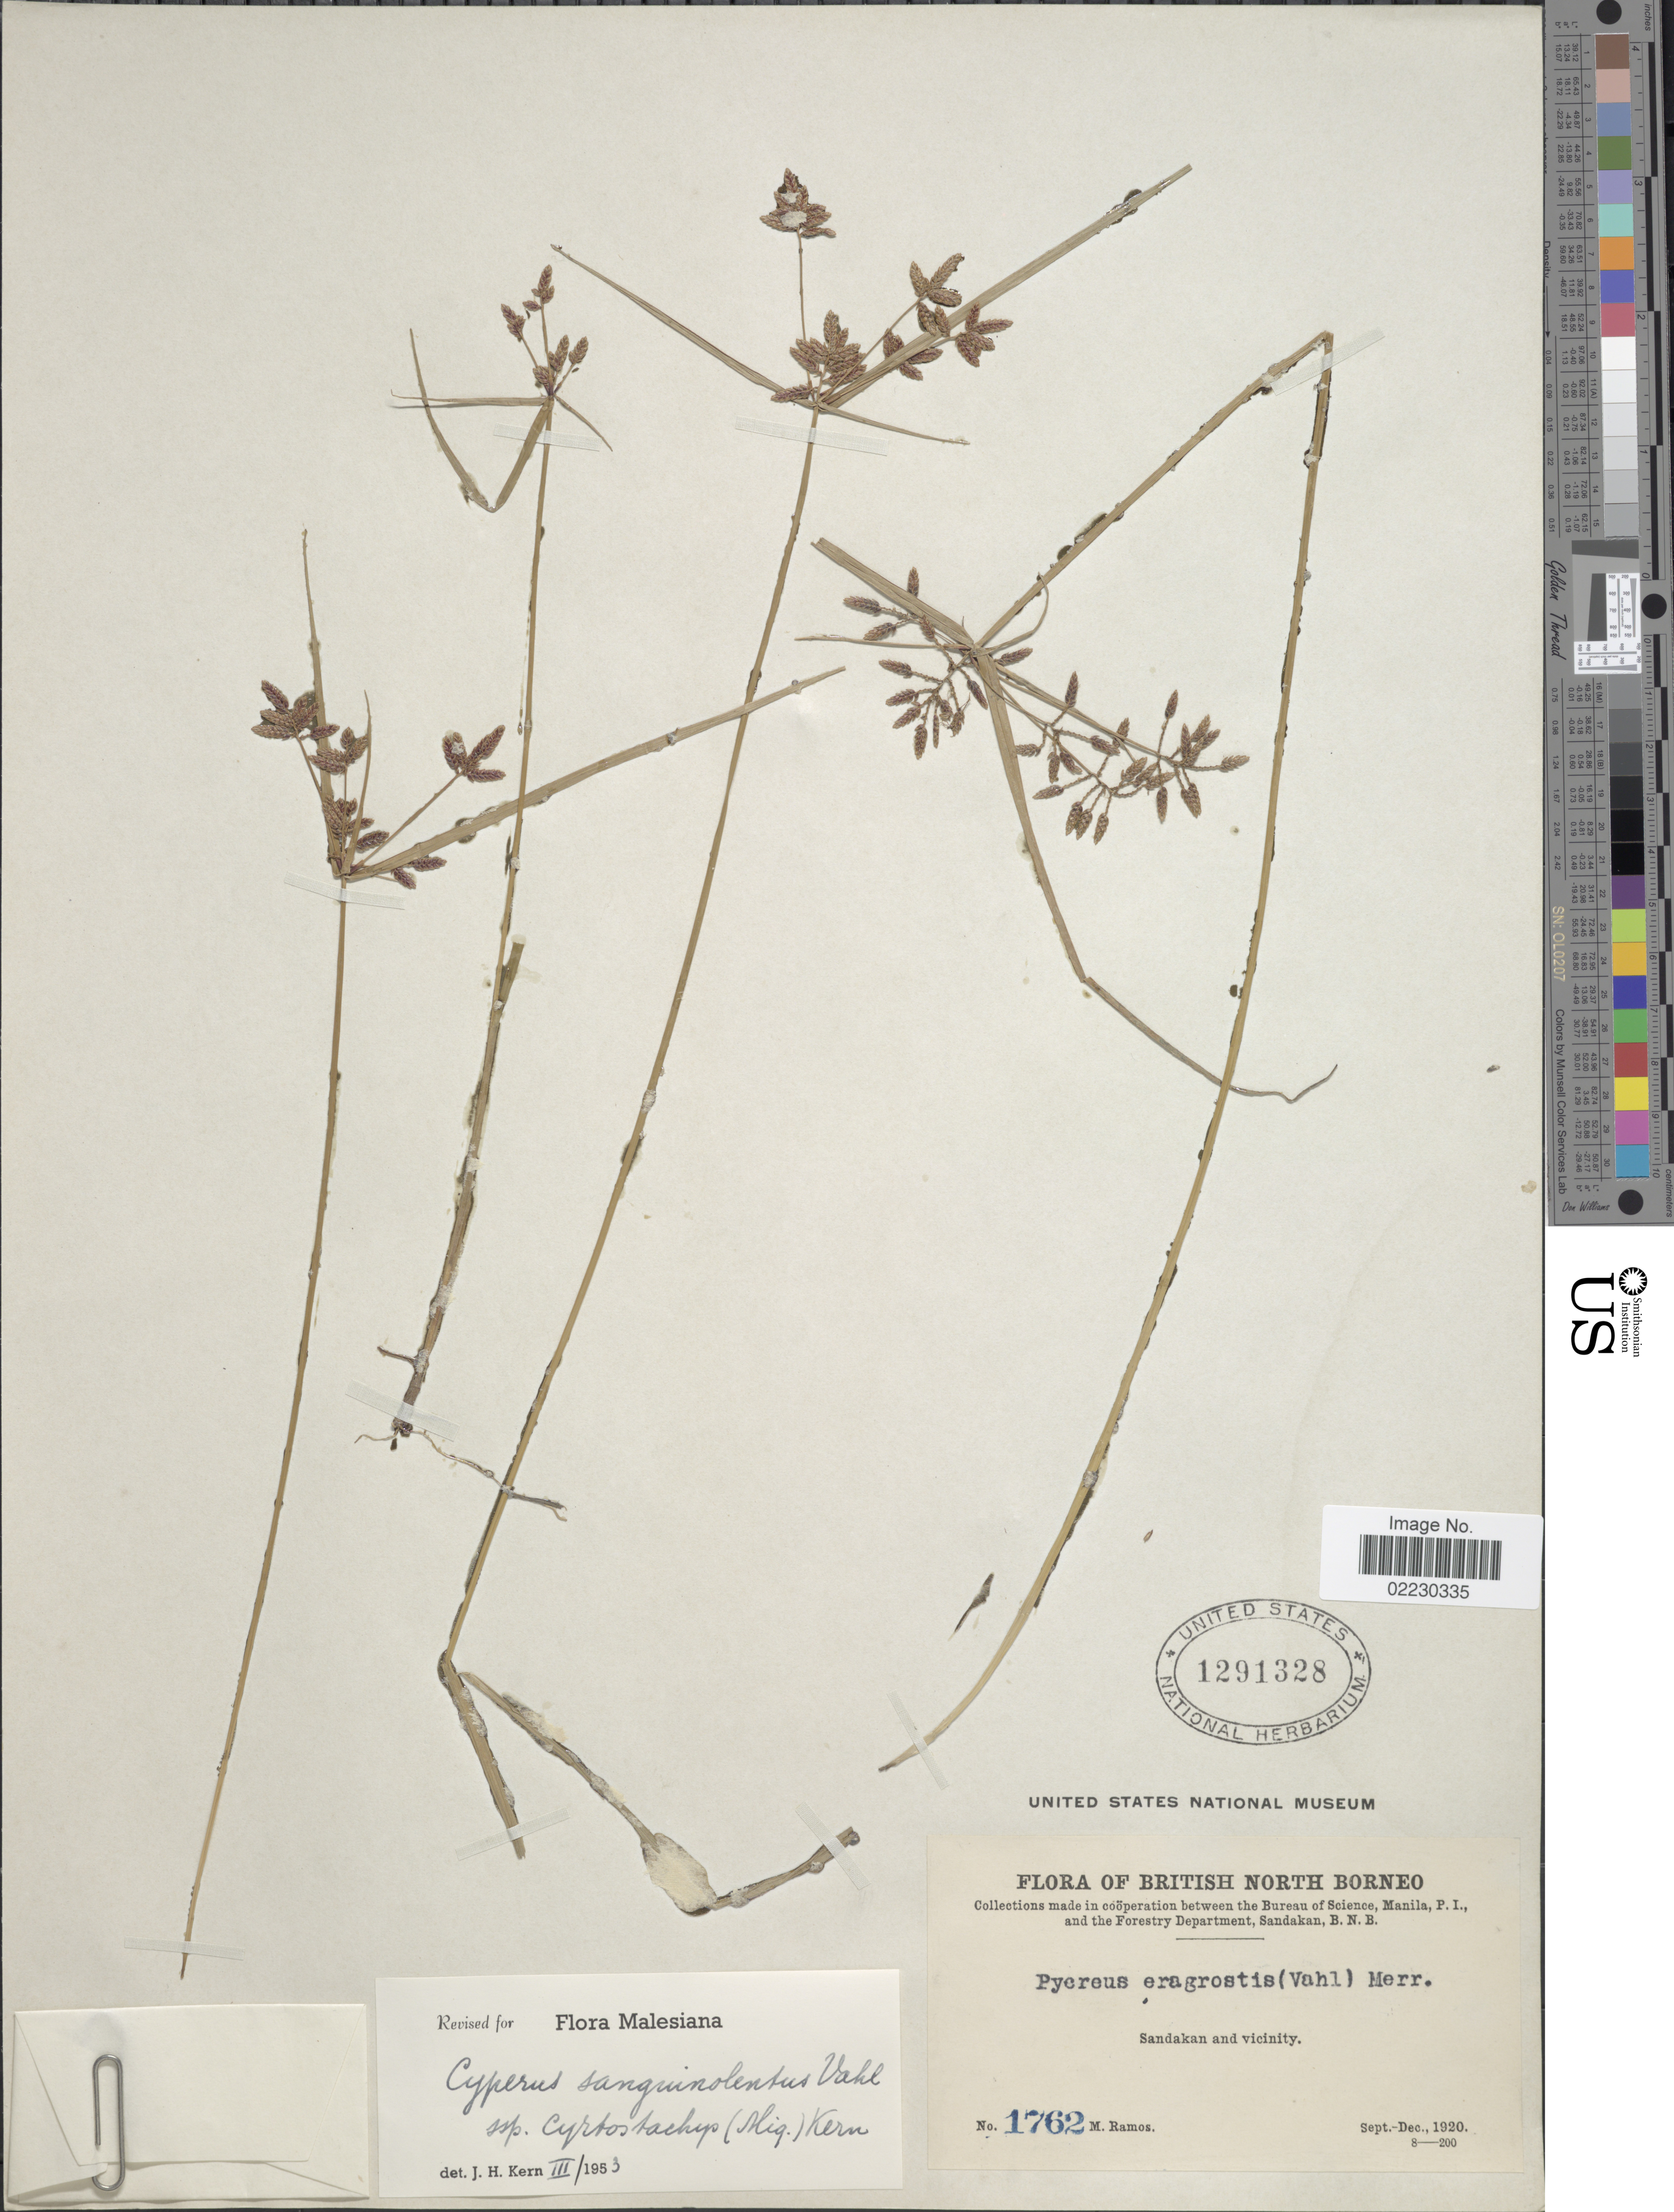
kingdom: Plantae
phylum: Tracheophyta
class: Liliopsida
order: Poales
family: Cyperaceae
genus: Cyperus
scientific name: Cyperus sanguinolentus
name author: Vahl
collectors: M. Ramos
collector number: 1762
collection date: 1920-09/1920-12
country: Malaysia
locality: British North Borneo, Sandakan and vicinity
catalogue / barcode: US 1291328